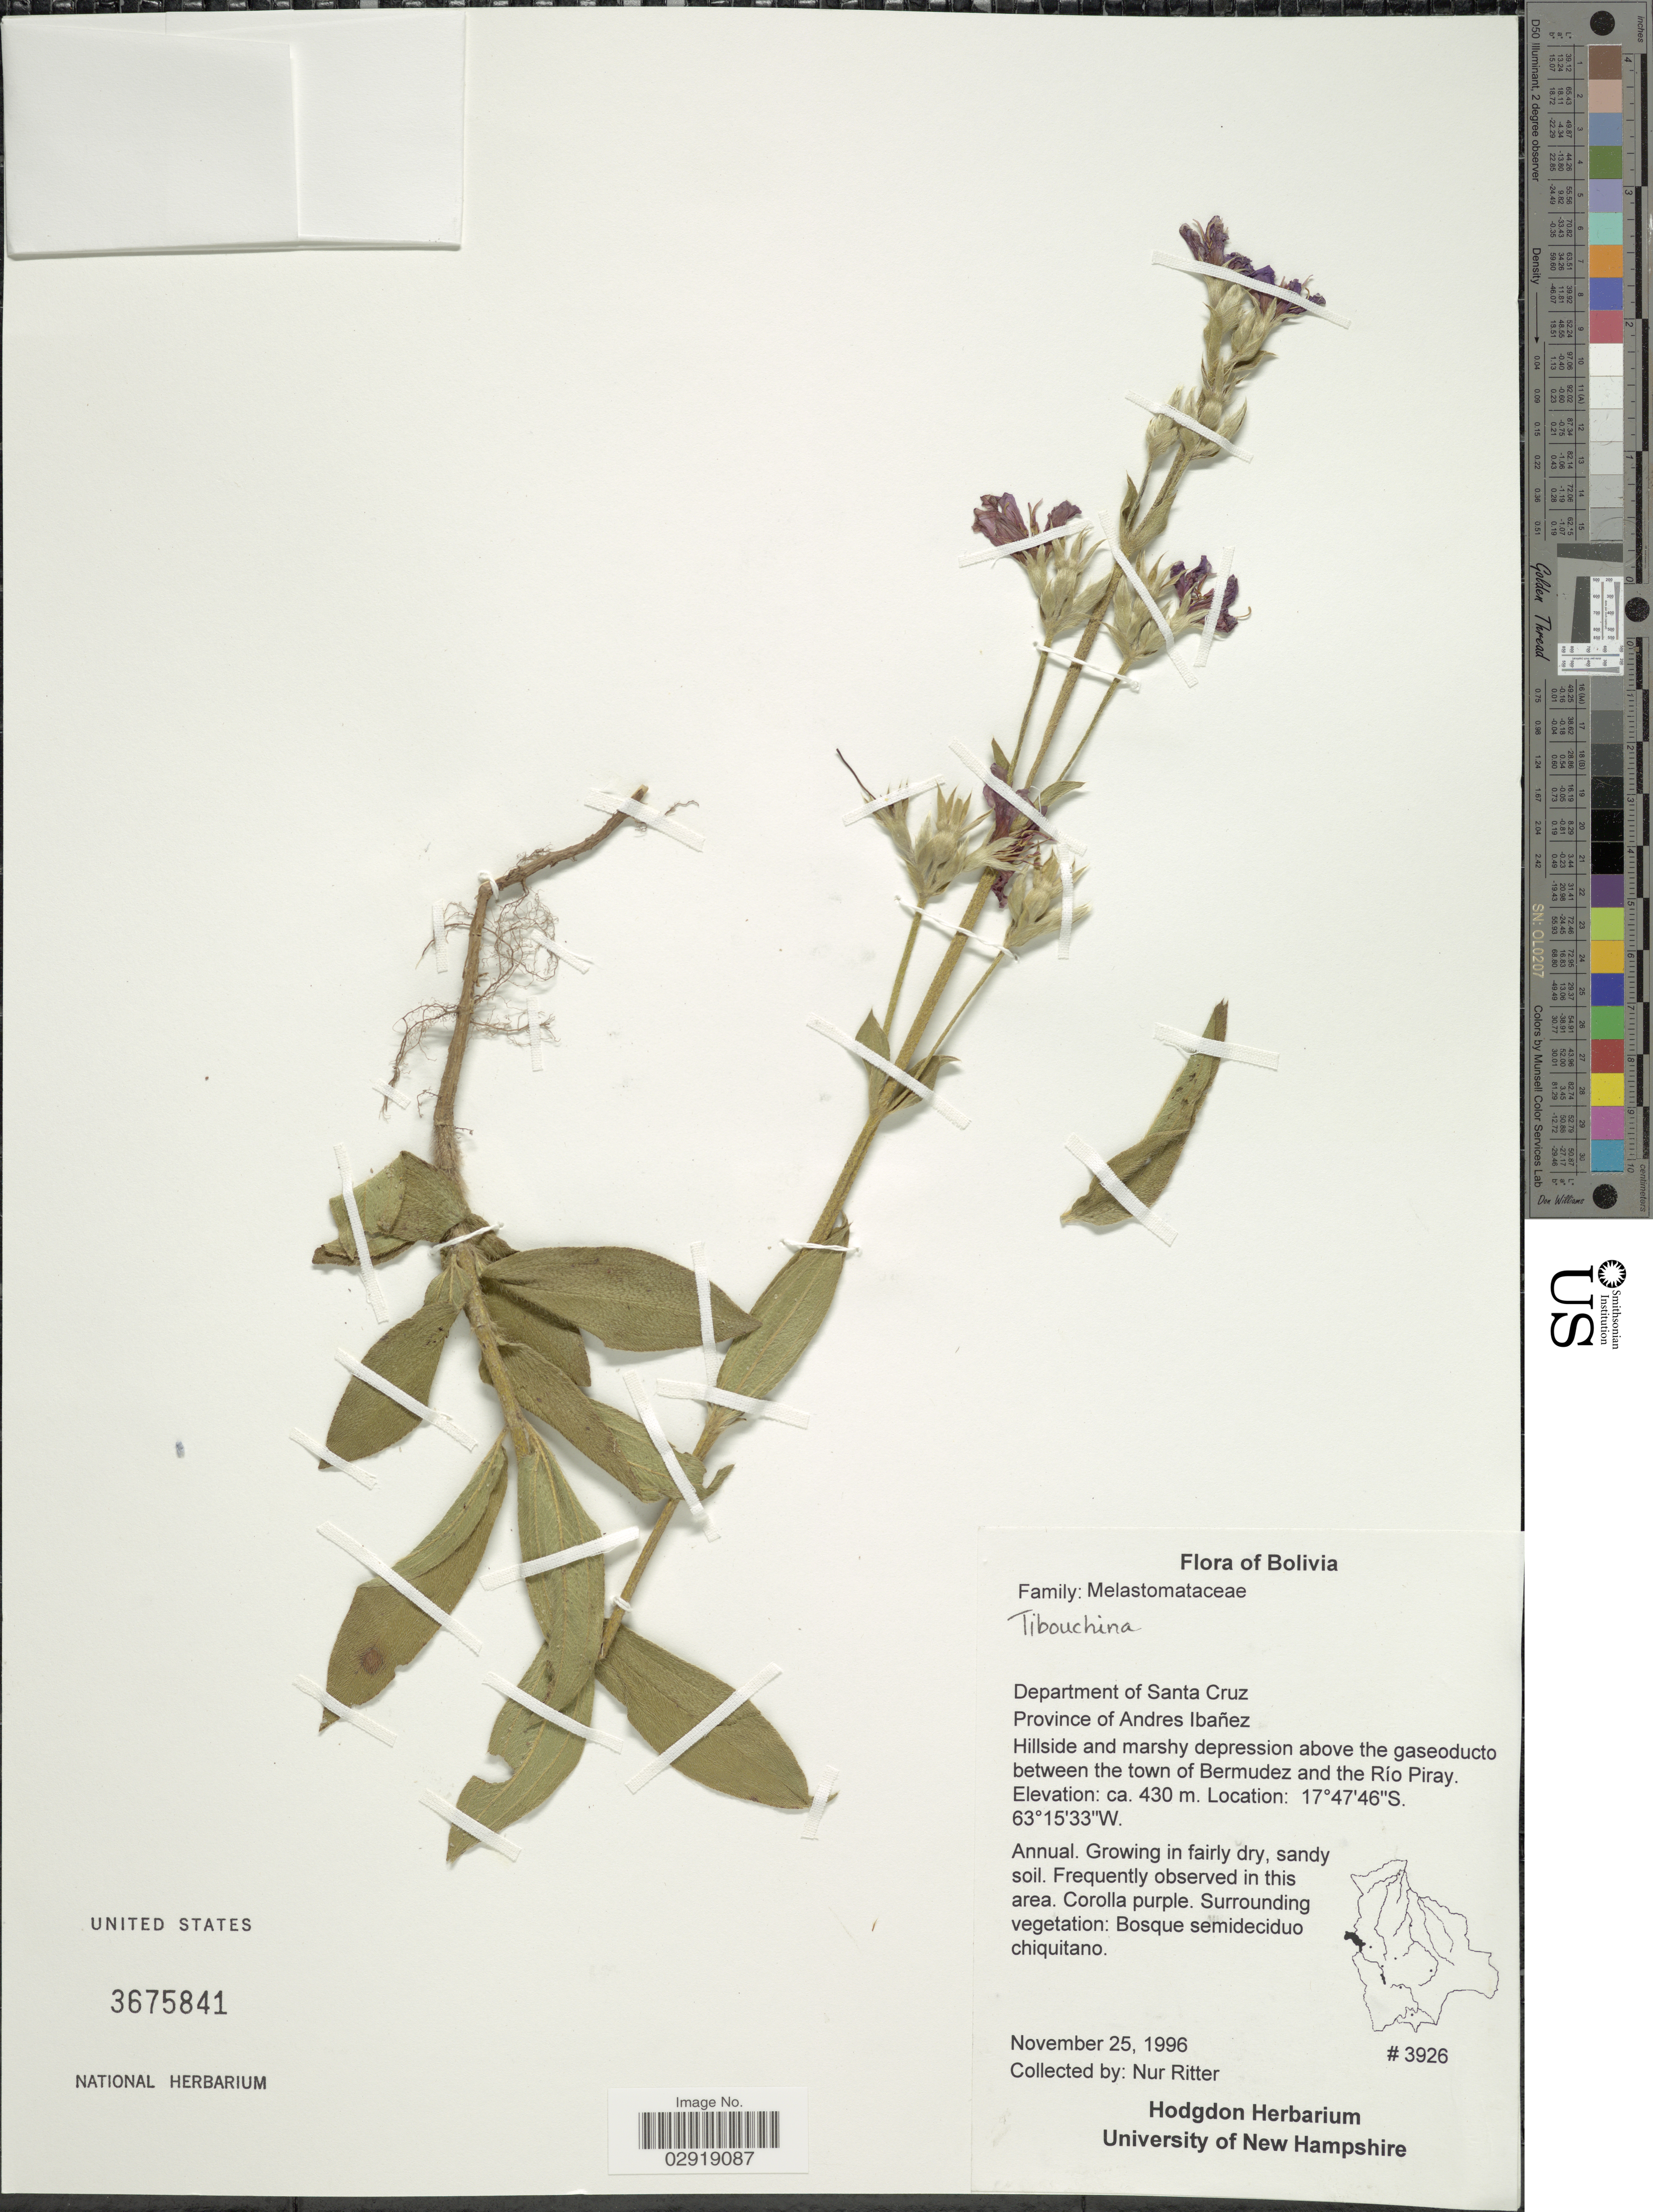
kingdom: Plantae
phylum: Tracheophyta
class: Magnoliopsida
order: Myrtales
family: Melastomataceae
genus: Chaetogastra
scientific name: Chaetogastra gracilis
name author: (Bonpl.) DC.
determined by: Michelangeli, F. A.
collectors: N. Ritter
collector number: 3926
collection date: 1996-11-25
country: Bolivia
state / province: Santa Cruz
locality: Department of Santa Cruz. Province of Andres Ibañez. Hillside and marshy depression above the gaseoducto between the town of Bermudez and the Río Piray.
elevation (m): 430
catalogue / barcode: US 3675841